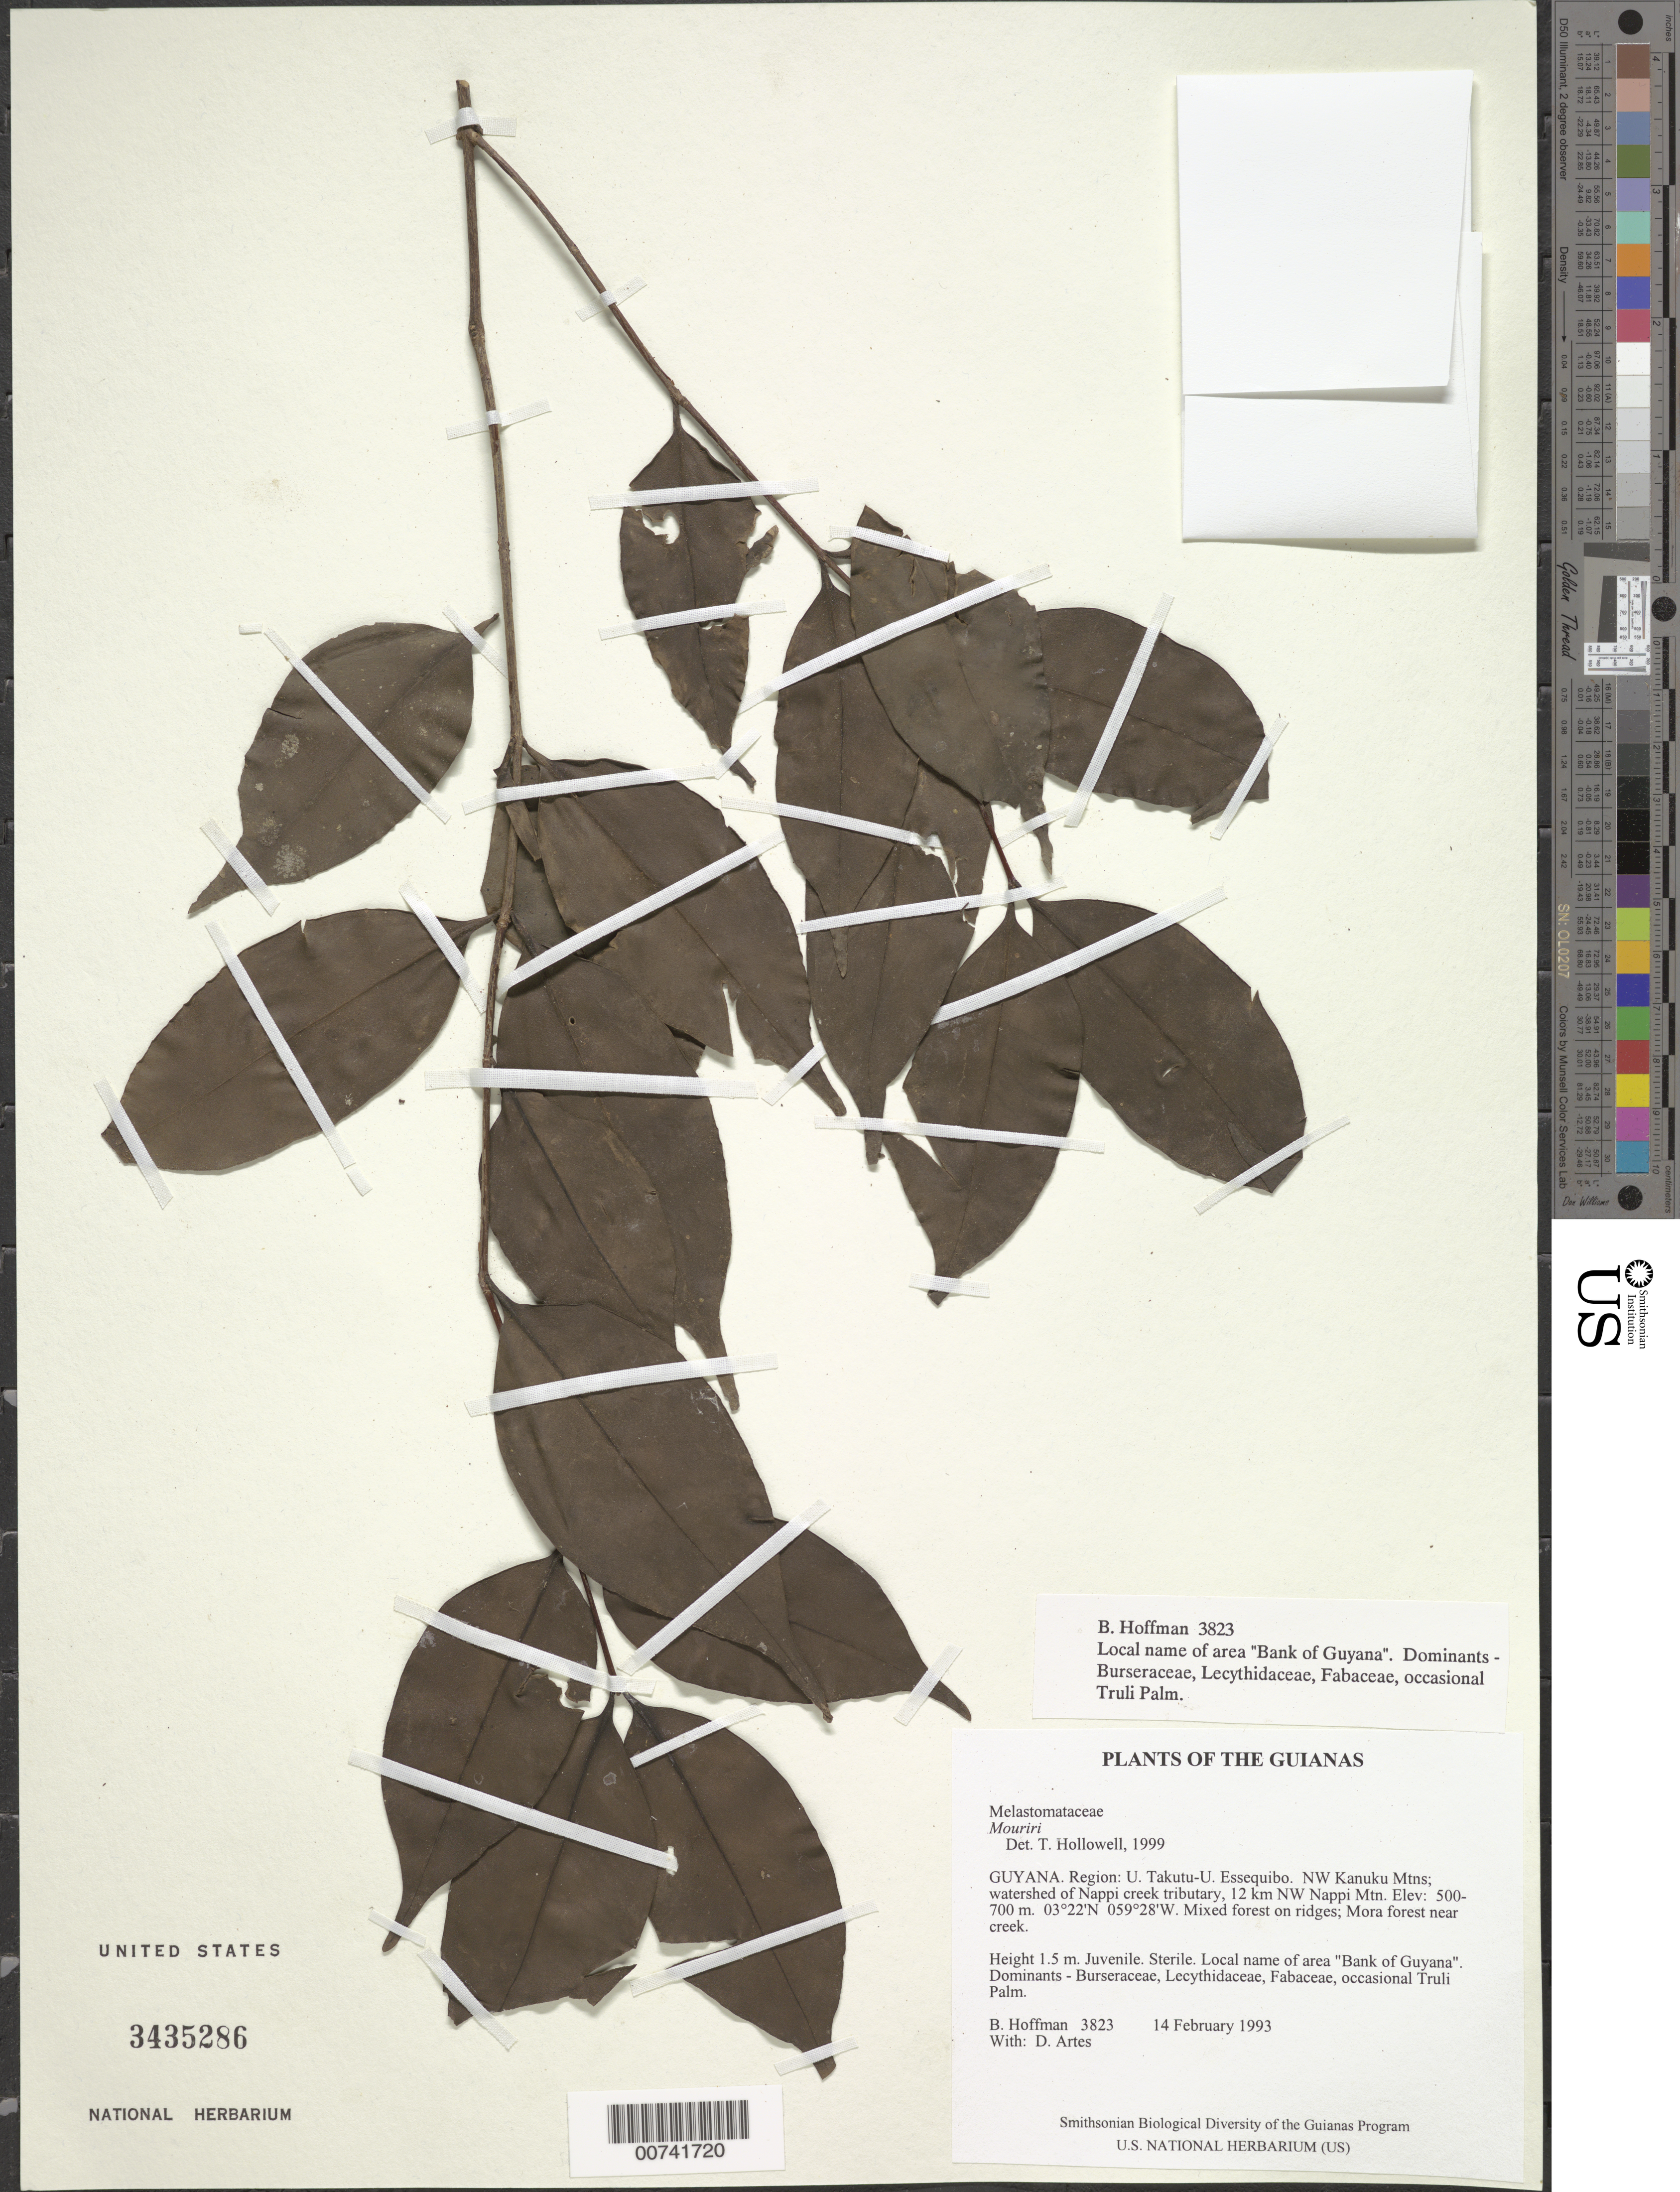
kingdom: Plantae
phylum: Tracheophyta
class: Magnoliopsida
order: Myrtales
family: Melastomataceae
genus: Mouriri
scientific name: Mouriri sp.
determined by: Hollowell, T. H., (BOT), Smithsonian Institution - National Museum of Natural History (UNITED STATES)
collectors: B. Hoffman & D. Artes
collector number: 3823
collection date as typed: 14 February 1993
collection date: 1993-02-14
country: Guyana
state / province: U. Takutu-U. Essequibo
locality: NW Kanuku Mountains; watershed of Nappi creek tributary, 12 km NE of Nappi Mountain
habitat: Mixed forest on ridges; Mora forest near creek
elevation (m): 500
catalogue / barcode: US 3435286